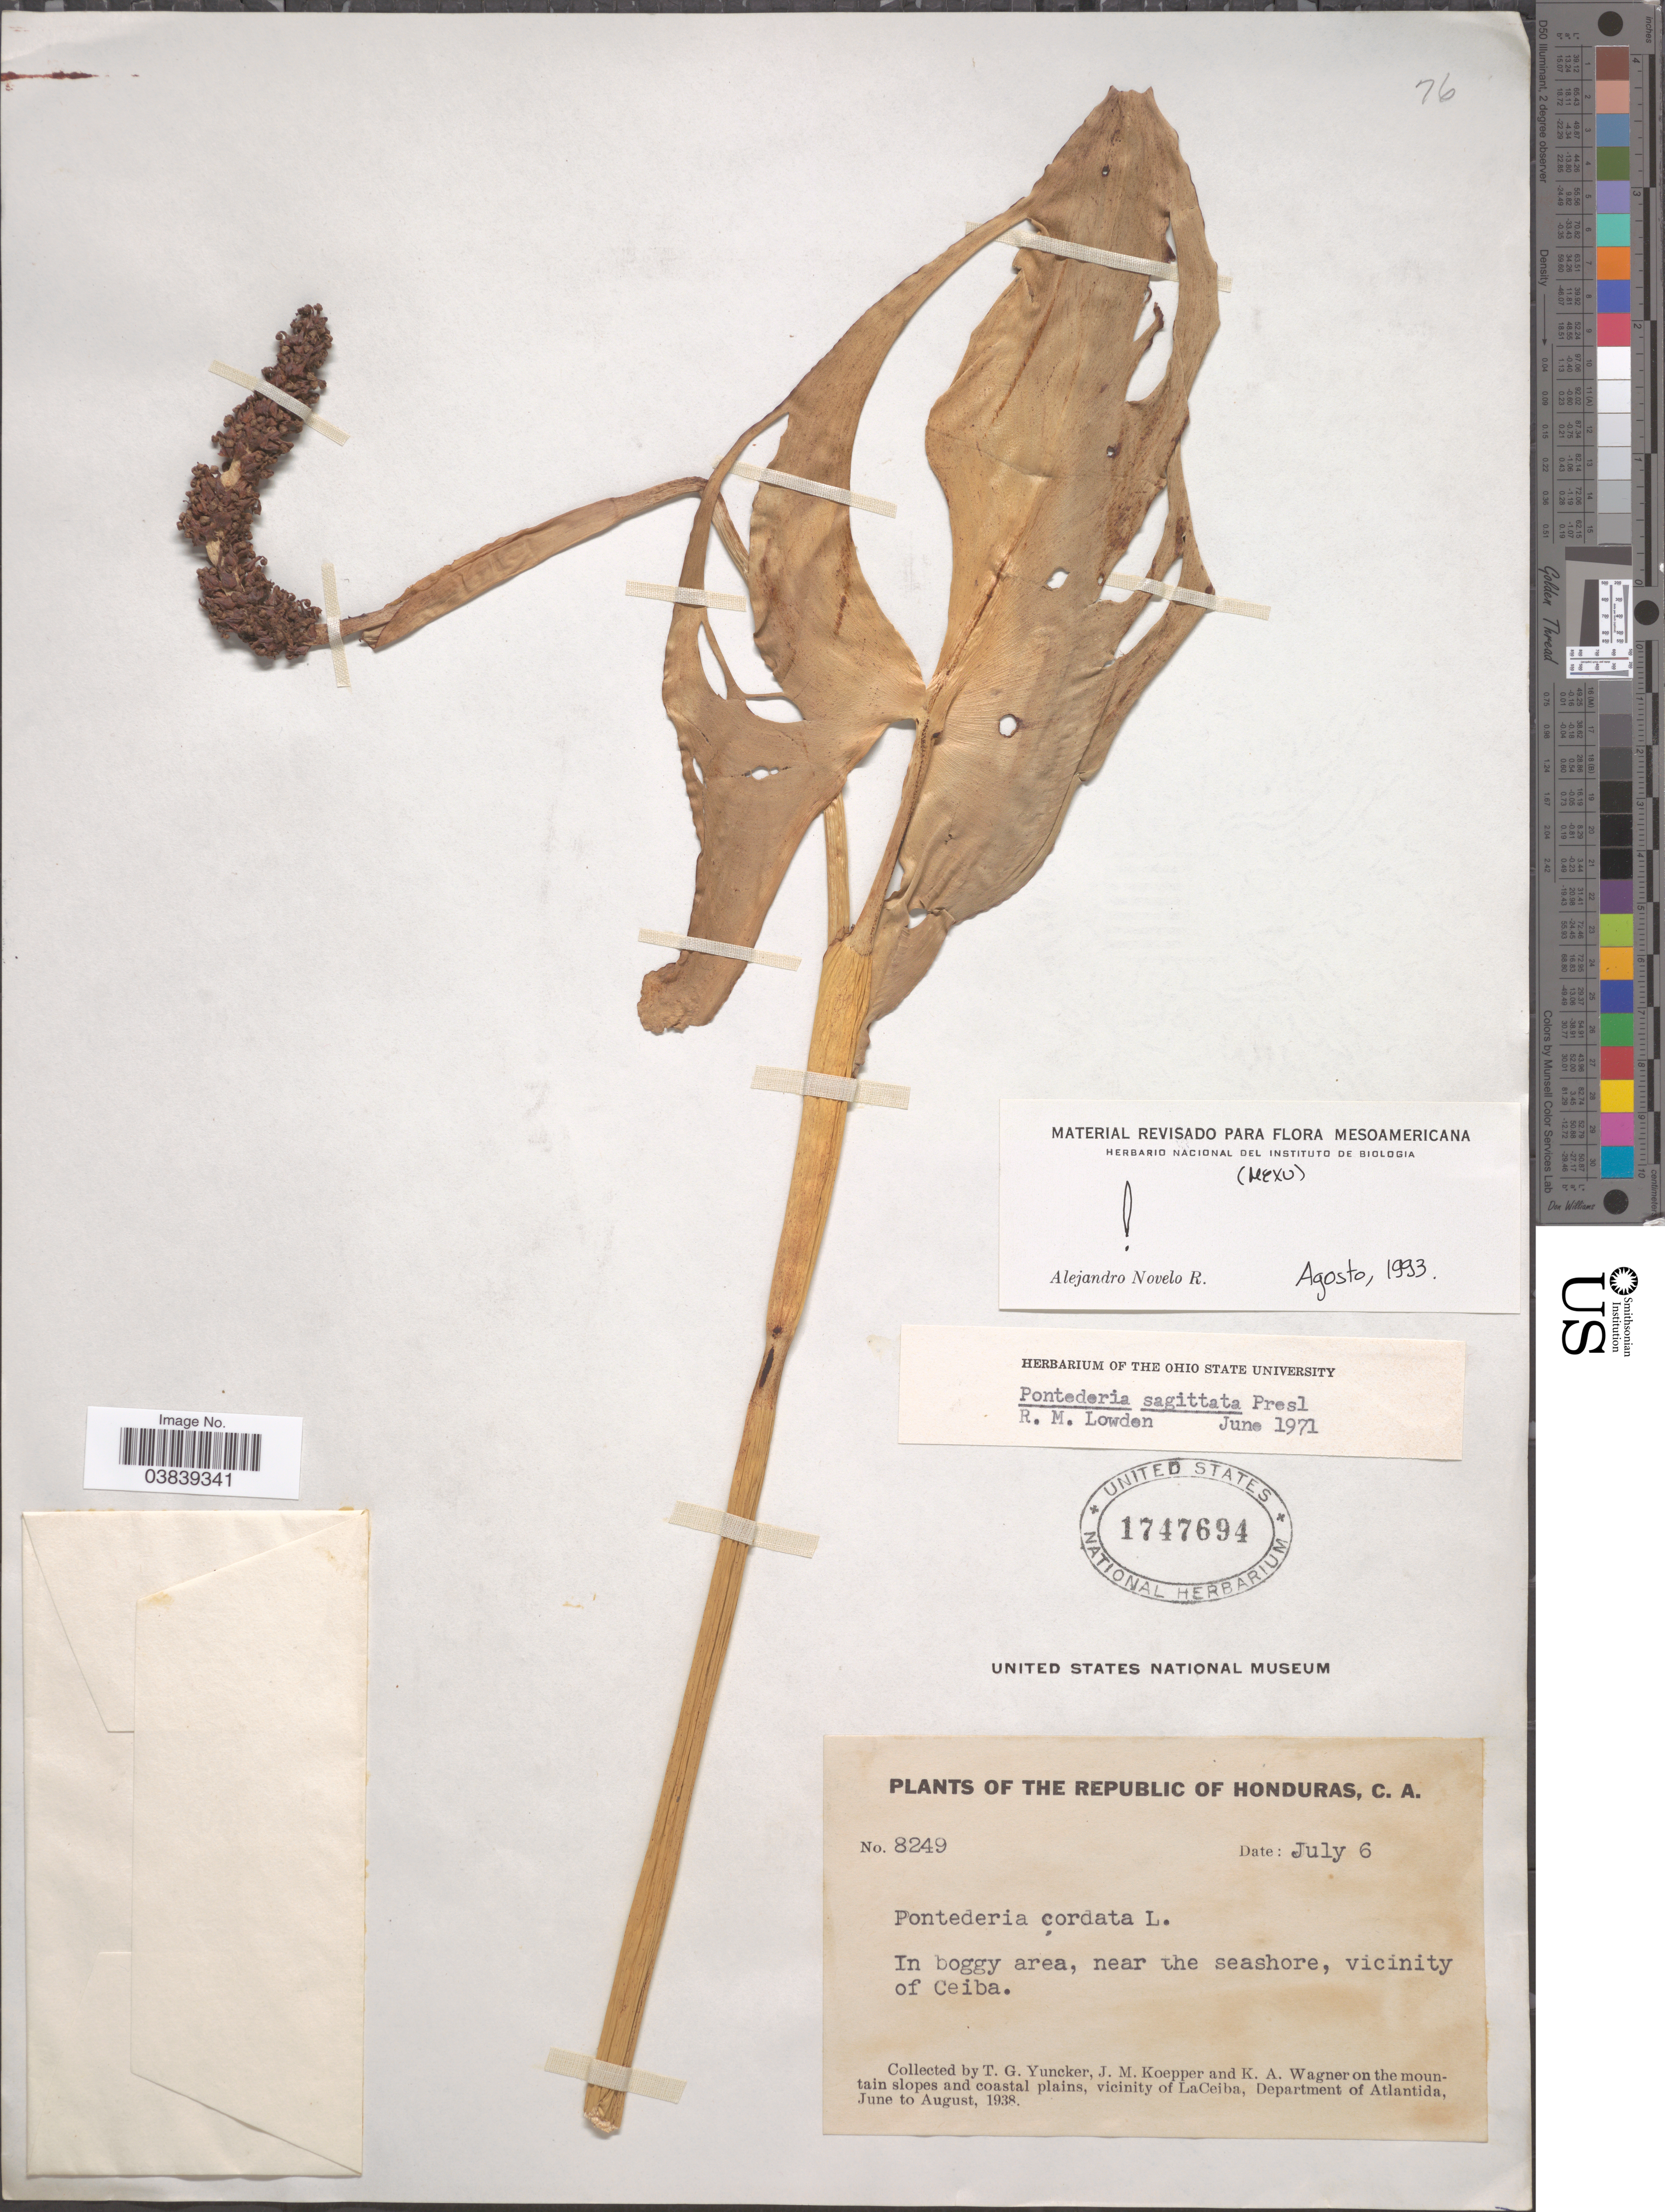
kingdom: Plantae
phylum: Tracheophyta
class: Liliopsida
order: Commelinales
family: Pontederiaceae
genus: Pontederia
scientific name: Pontederia sagittata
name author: C. Presl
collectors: T. G. Yuncker, J. M. Koepper & K. A. Wagner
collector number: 8249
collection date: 1938-07-06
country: Honduras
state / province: Atlantida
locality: In boggy area, near the seashore, vicinity of La Ceiba. Department of Atlantida.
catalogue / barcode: US 1747694